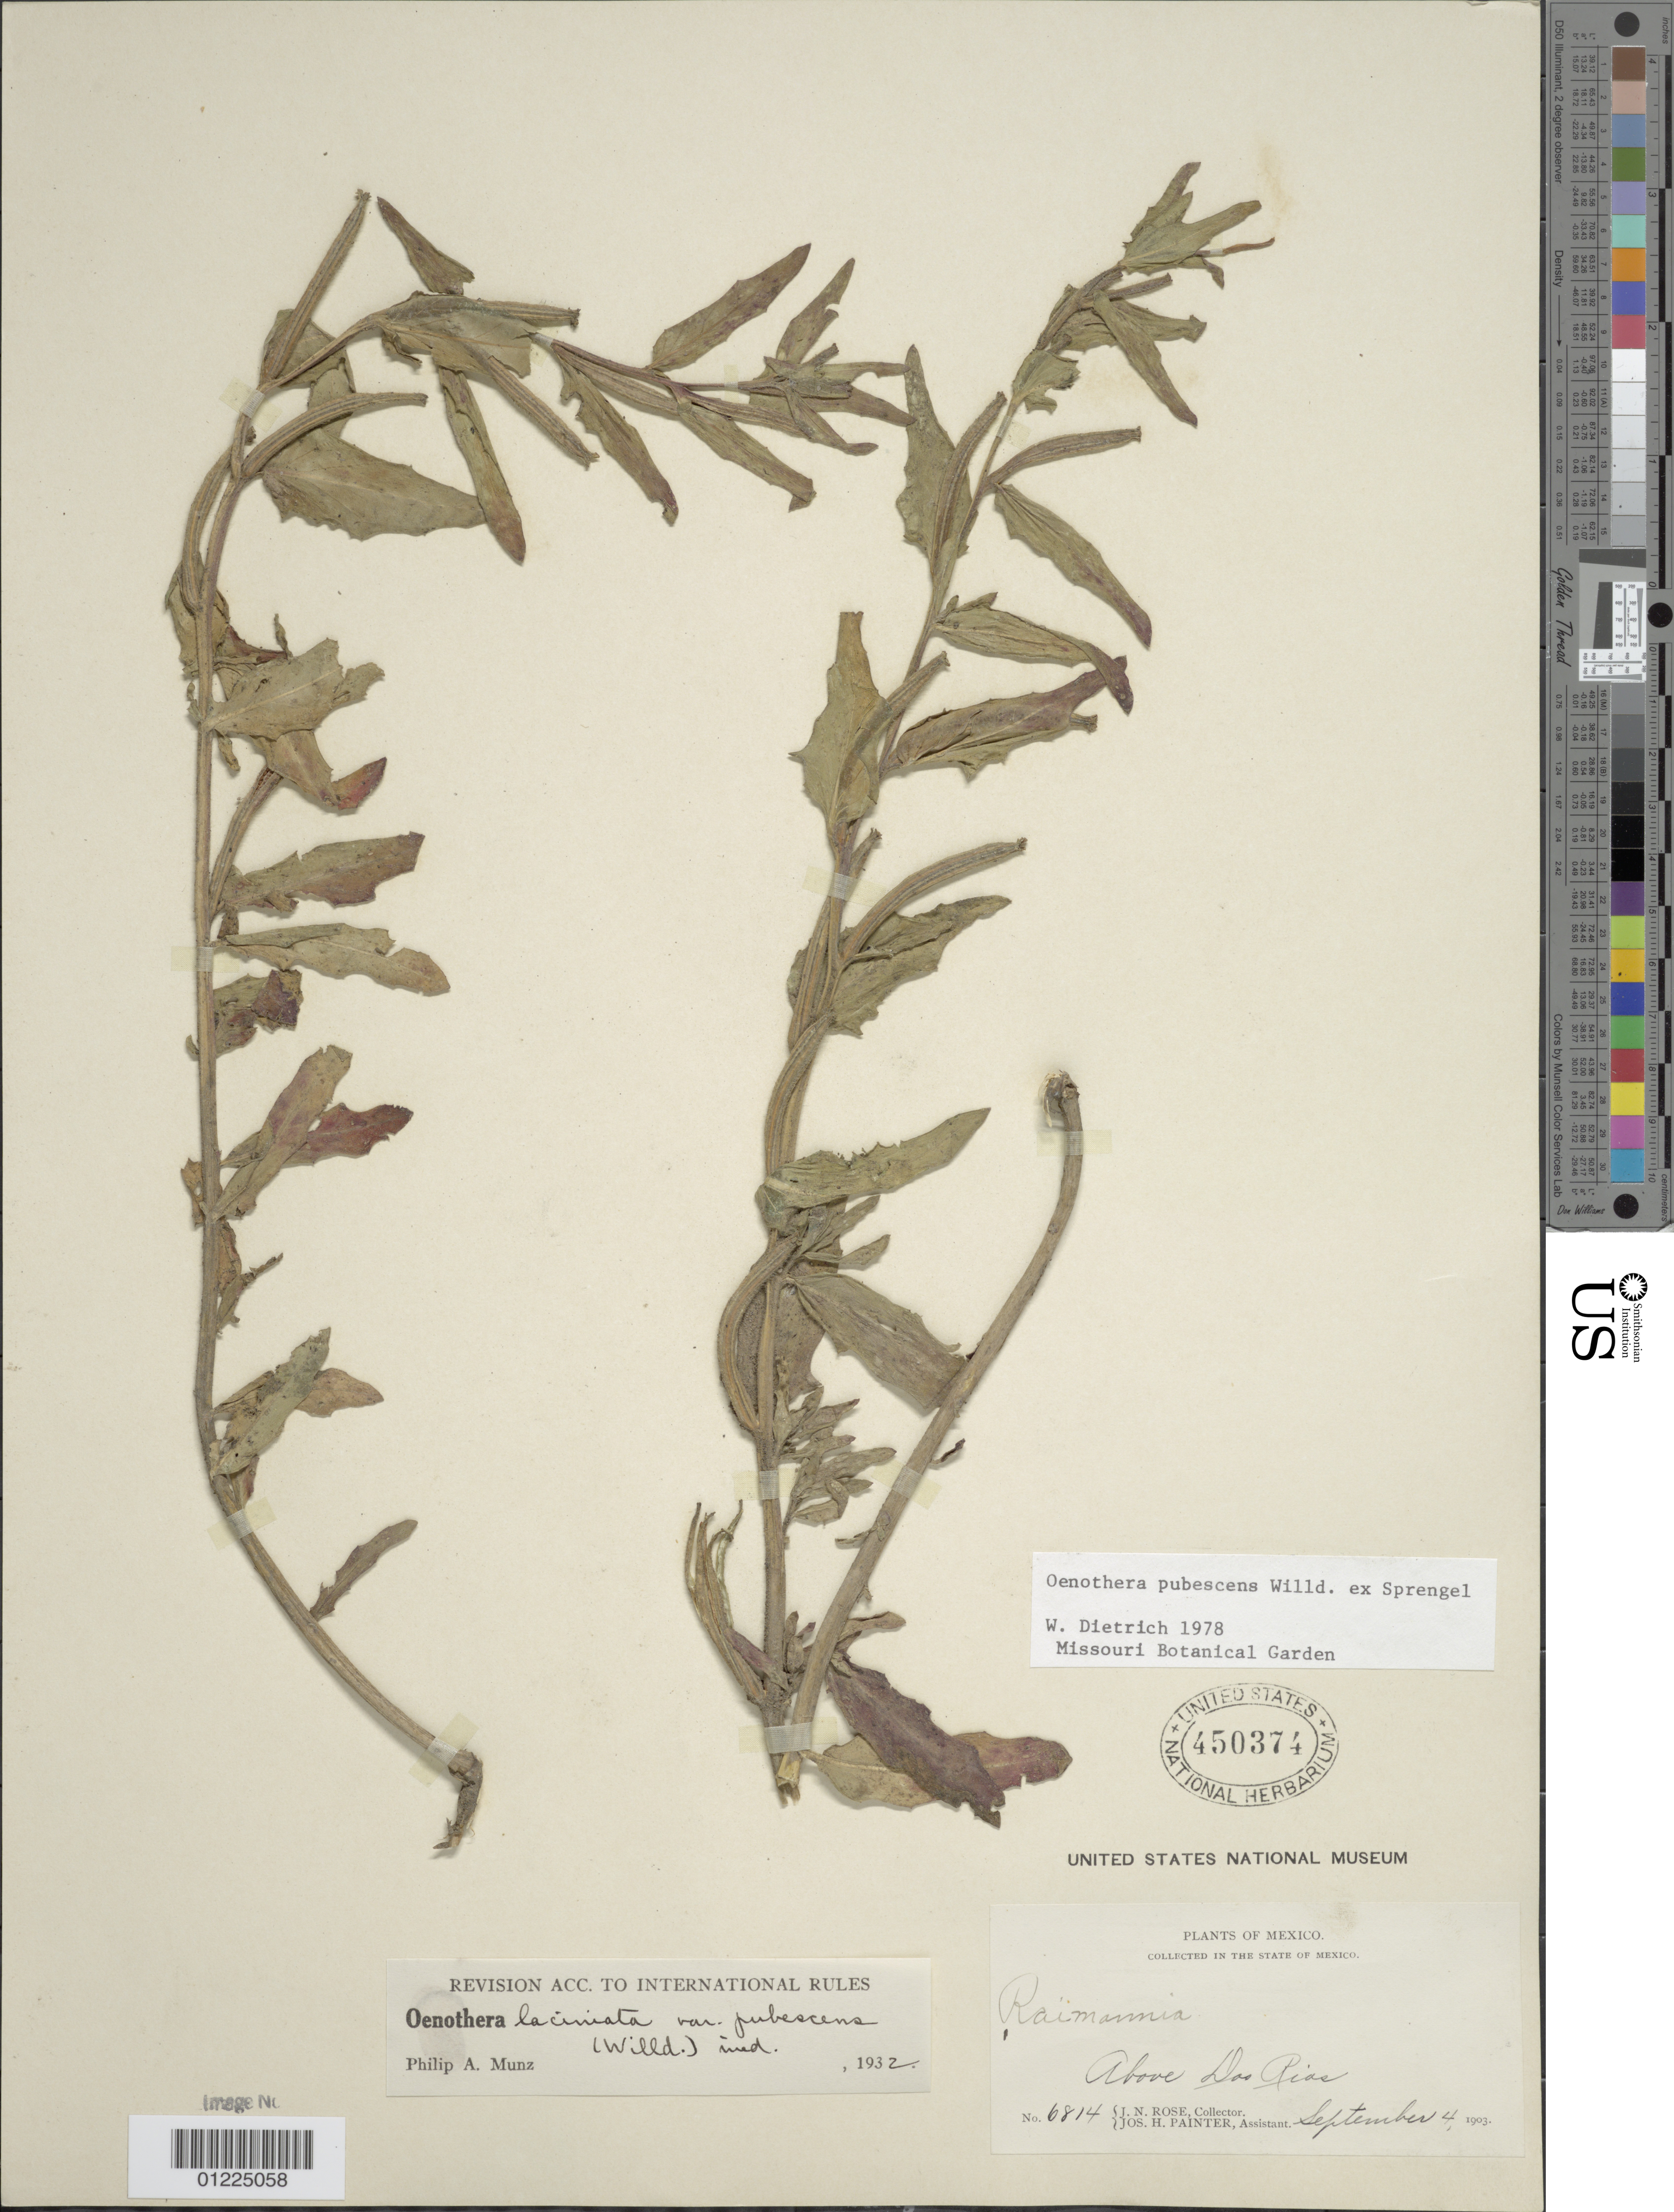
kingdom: Plantae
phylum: Tracheophyta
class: Magnoliopsida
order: Myrtales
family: Onagraceae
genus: Oenothera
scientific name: Oenothera pubescens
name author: Willd. ex Spreng.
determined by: Dietrich, W.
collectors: J. N. Rose & J. H. Painter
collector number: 6814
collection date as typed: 04 Sep 1903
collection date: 1903-09-04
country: Mexico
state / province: México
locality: Above Dos Rios.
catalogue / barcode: US 450374